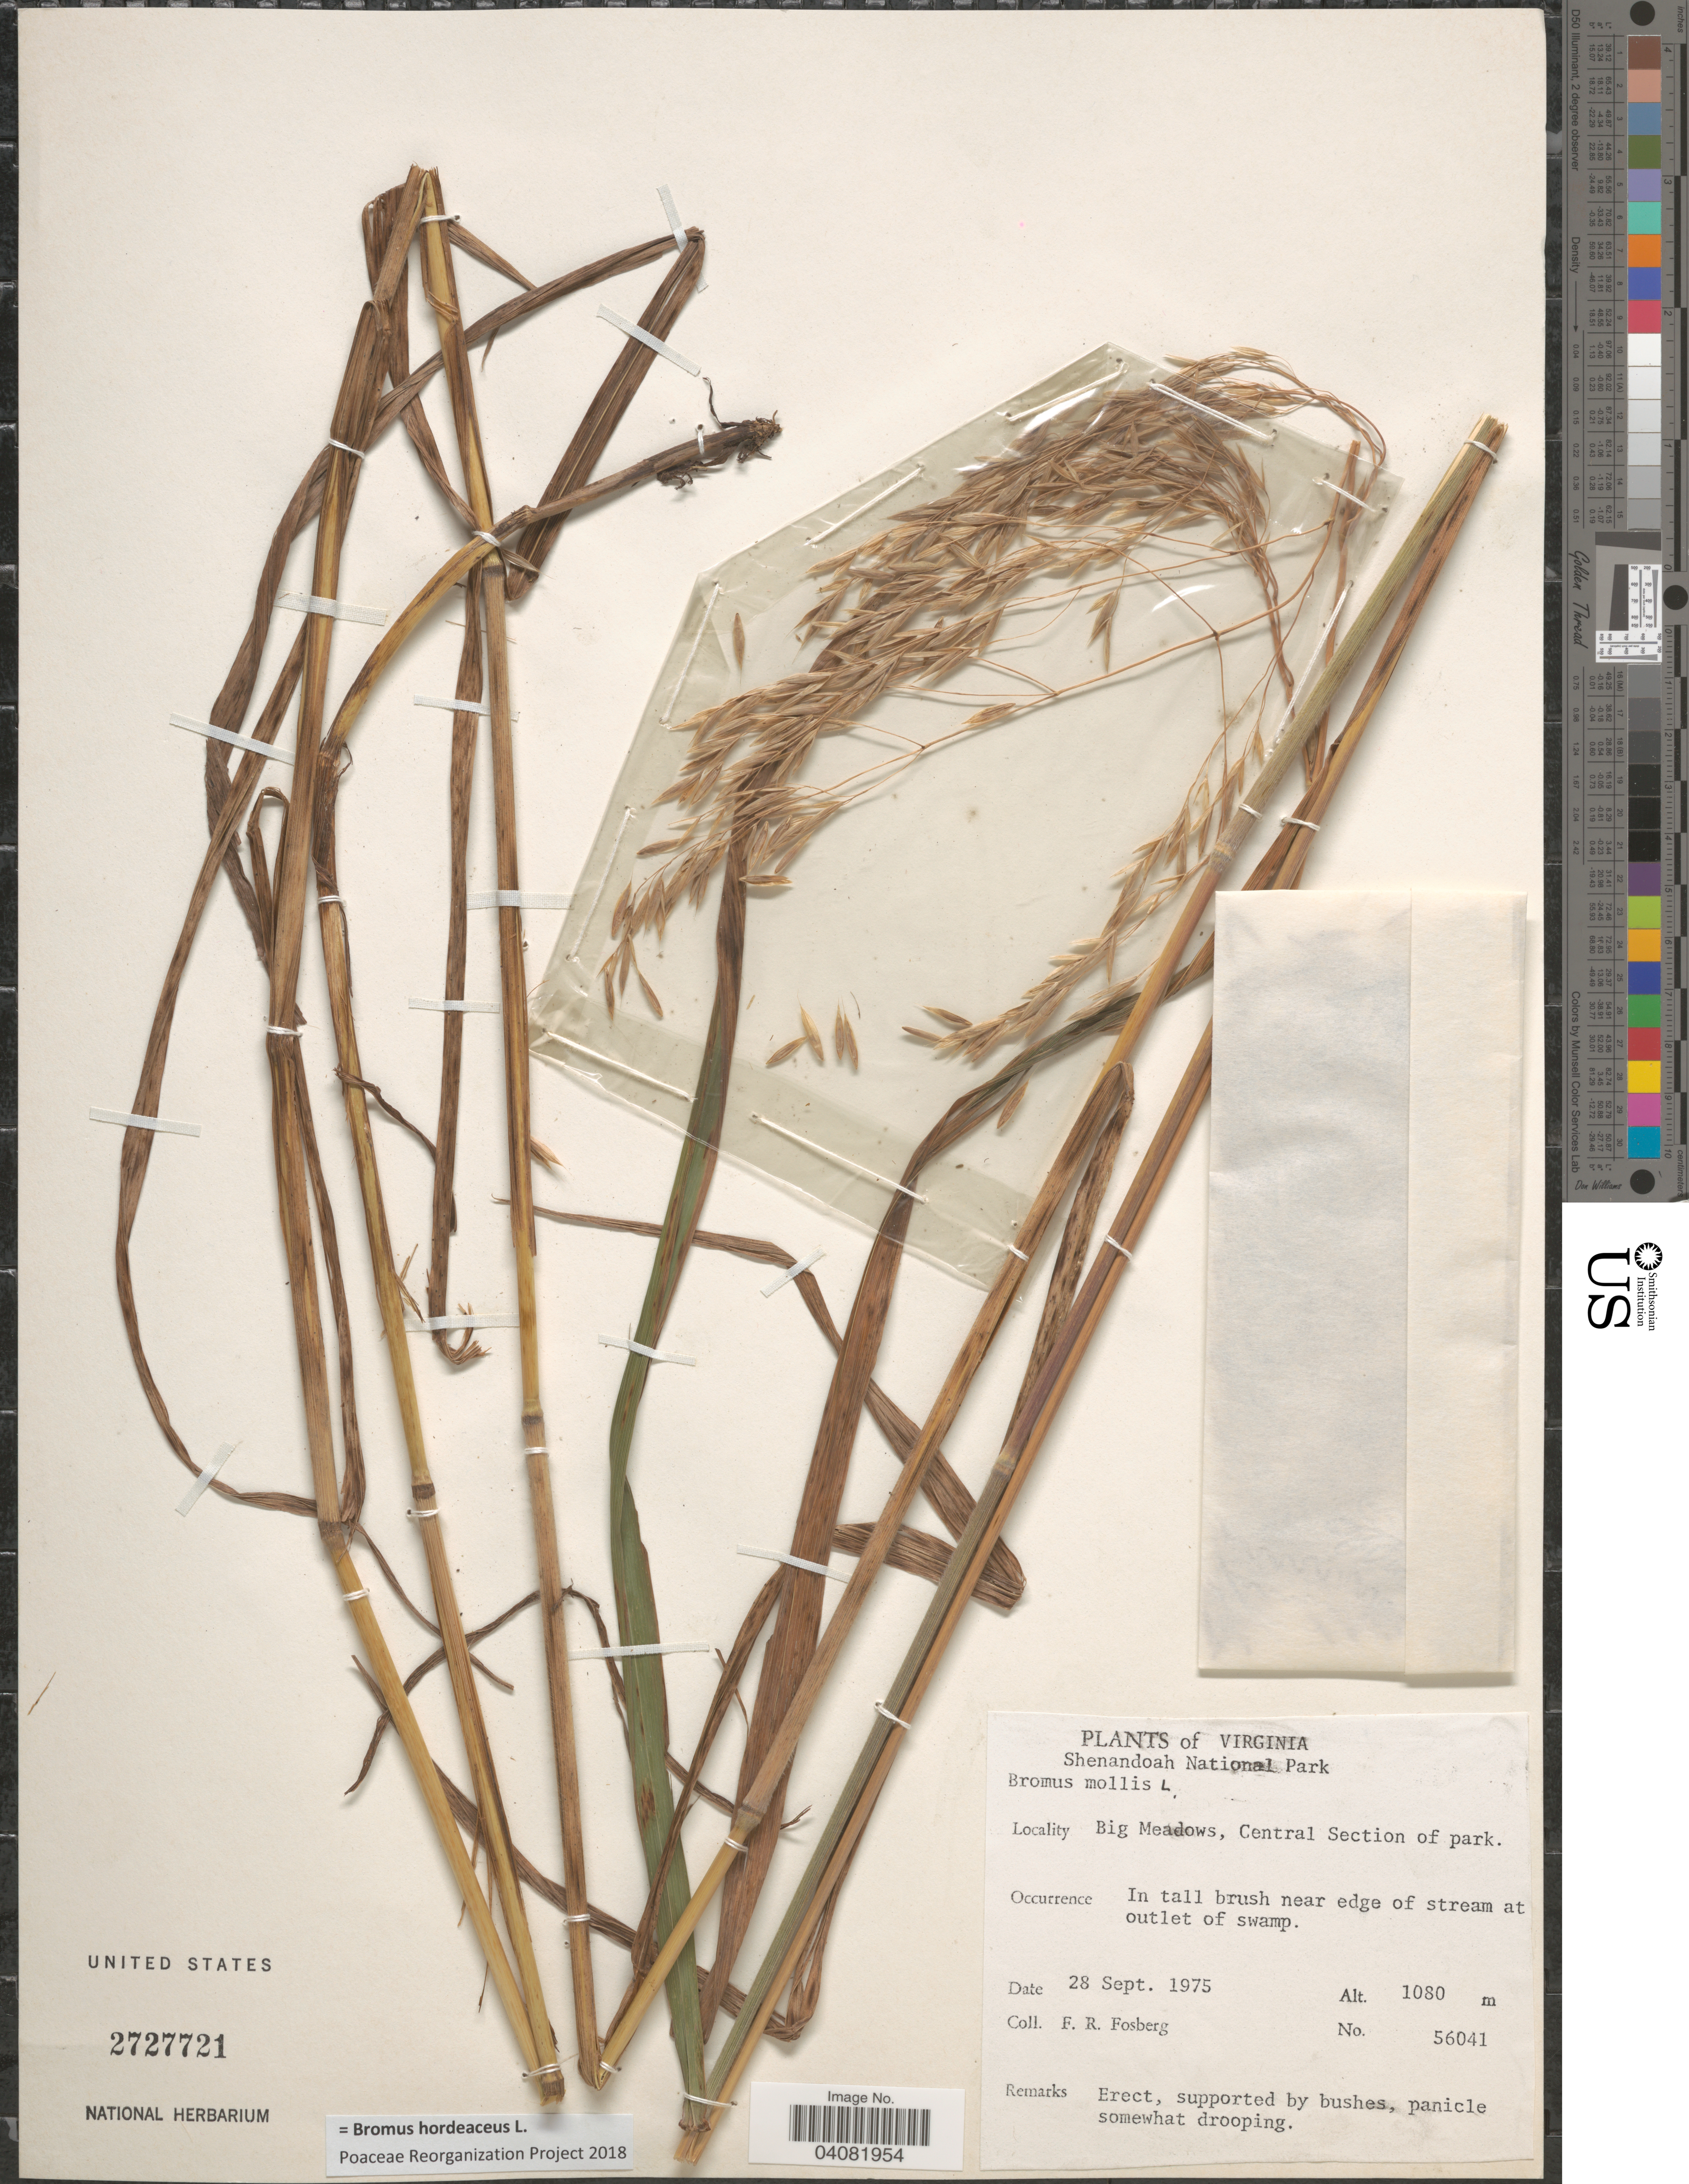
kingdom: Plantae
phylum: Tracheophyta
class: Liliopsida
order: Poales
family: Poaceae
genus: Bromus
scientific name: Bromus hordeaceus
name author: L.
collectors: F. R. Fosberg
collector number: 56041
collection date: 1975-09-28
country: United States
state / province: Virginia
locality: Shenandoah National Park. Big Meadows, Central Section of park. In tall brush near edge of stream at outlet of swamp.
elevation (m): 1080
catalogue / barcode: US 2727721